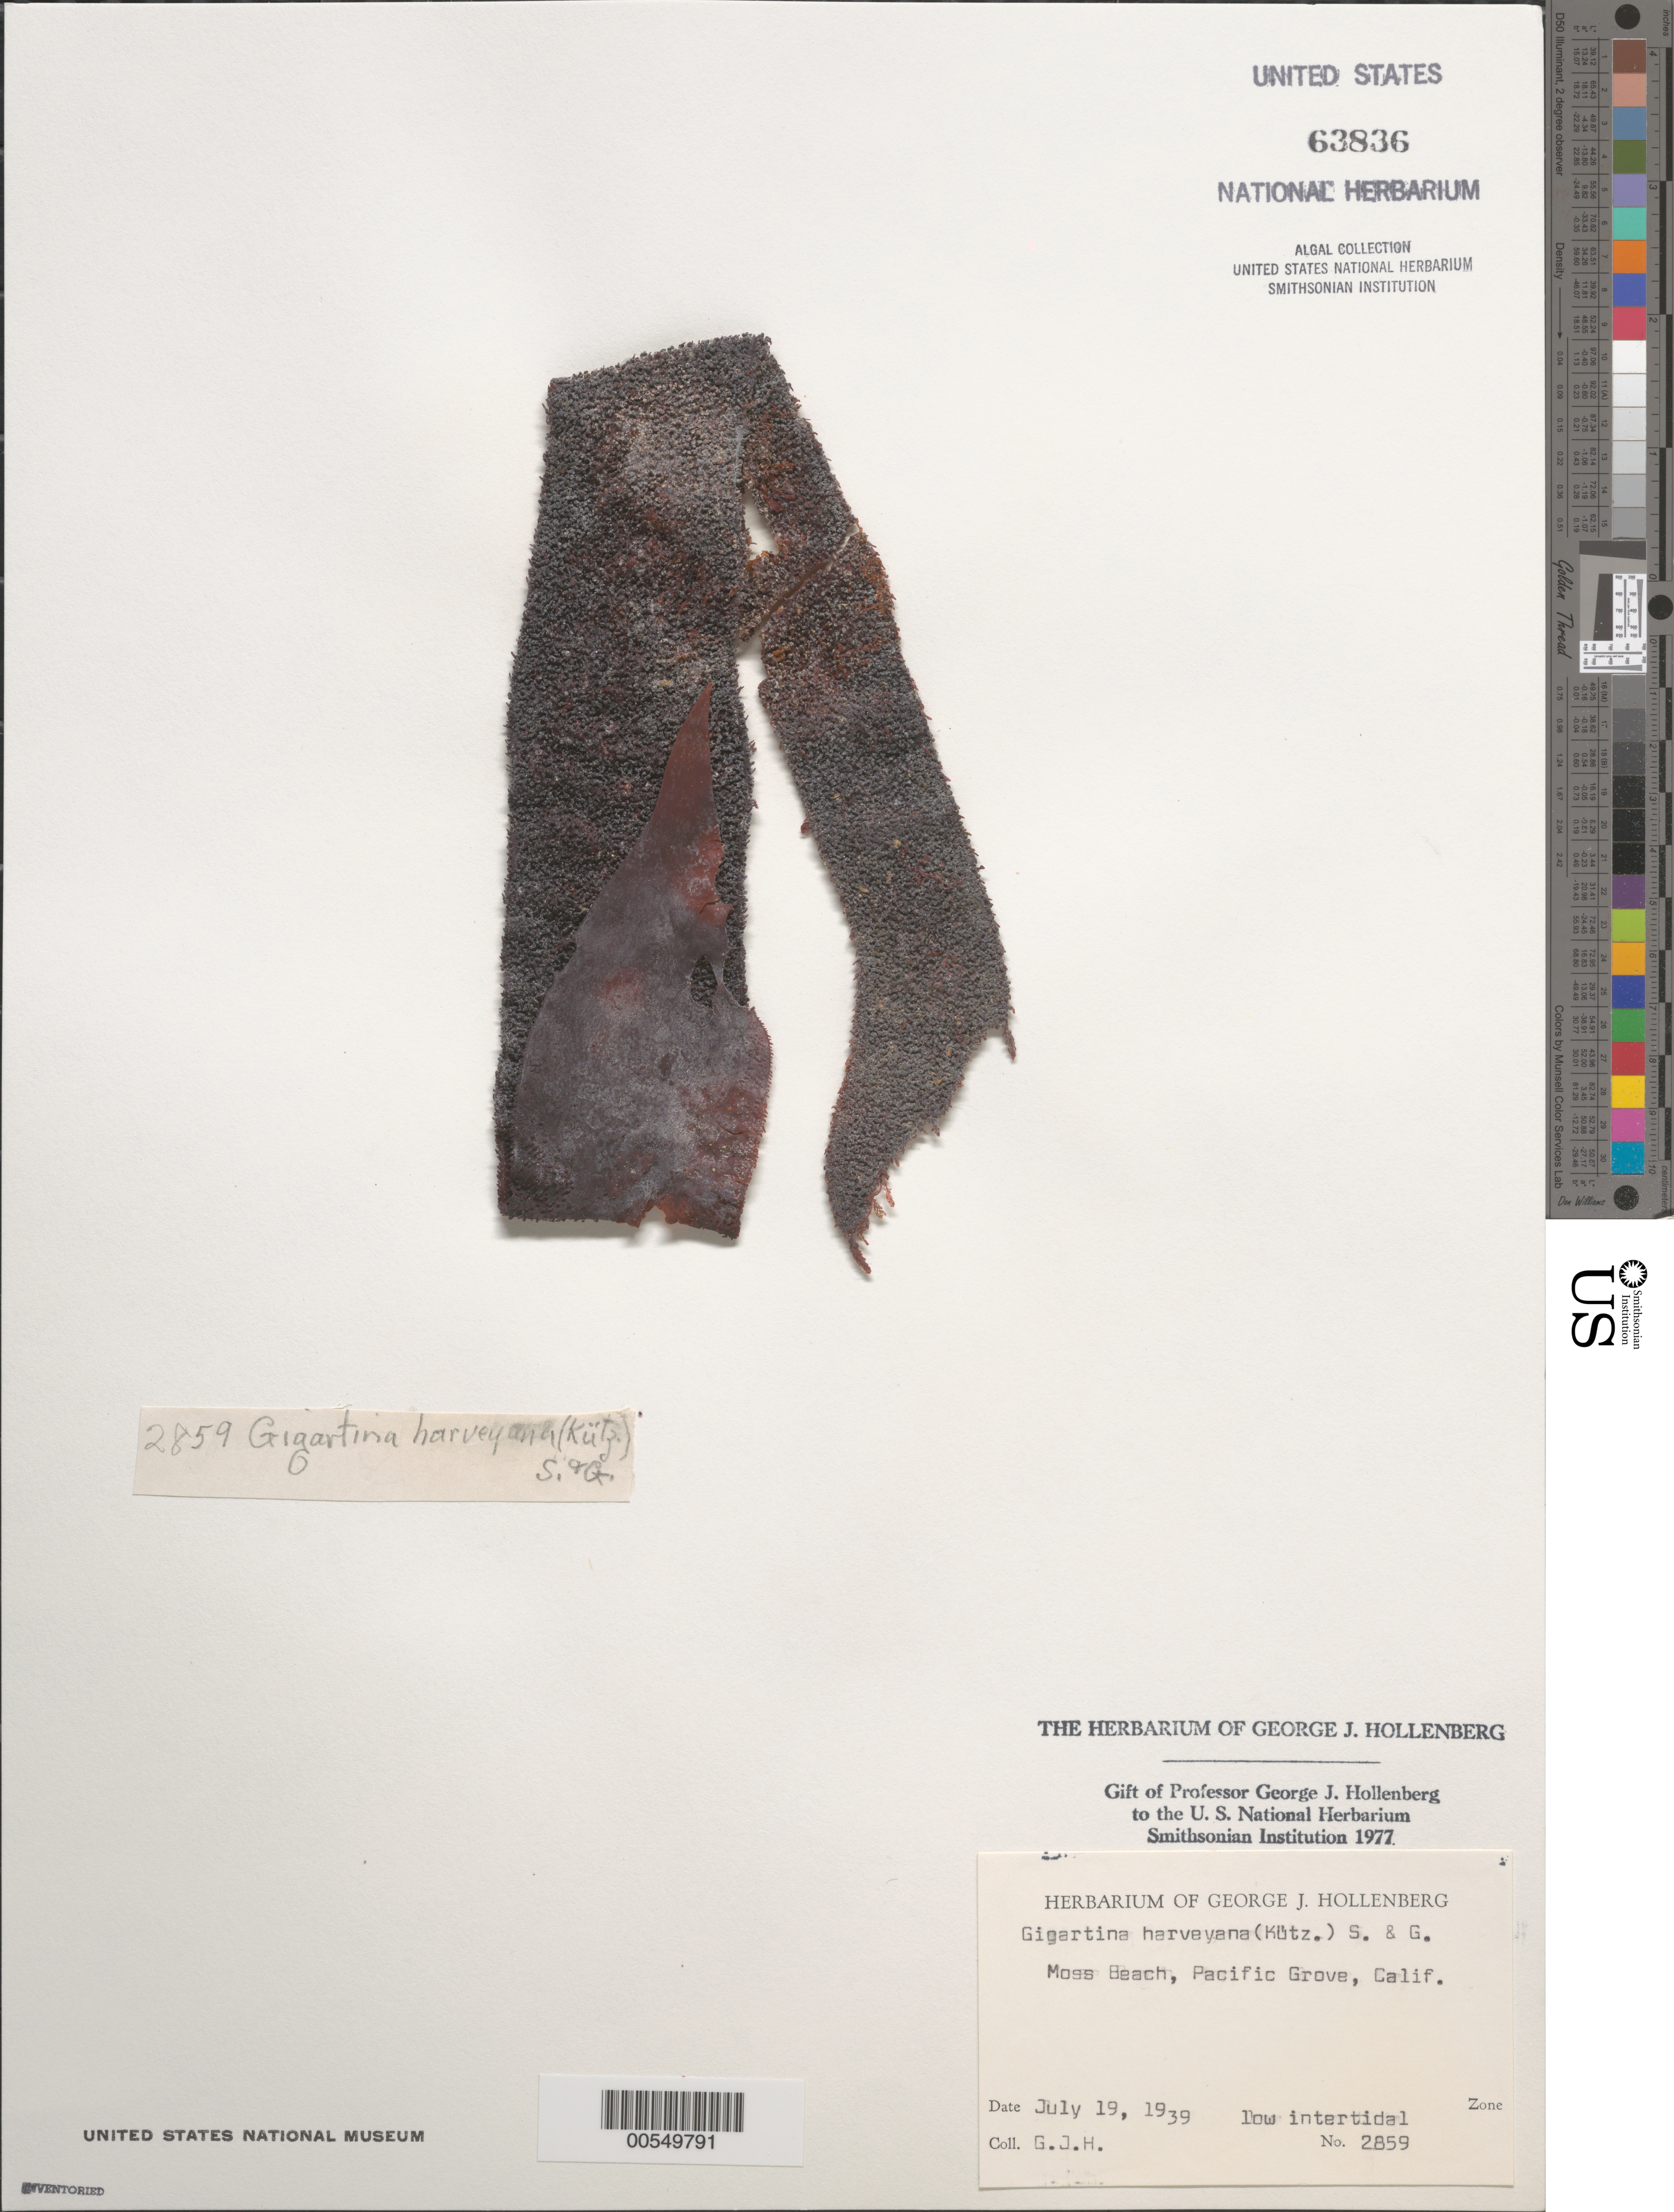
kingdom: Plantae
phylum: Rhodophyta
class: Florideophyceae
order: Gigartinales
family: Gigartinaceae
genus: Chondracanthus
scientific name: Chondracanthus harveyanus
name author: (Kütz.) Guiry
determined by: Algae name updating Project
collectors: G. Hollenberg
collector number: GJH 2859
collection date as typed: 19 Jul 1939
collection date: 1939-07-19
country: United States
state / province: California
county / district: Monterey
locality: Moss Beach, Pacific Grove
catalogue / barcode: US 63836